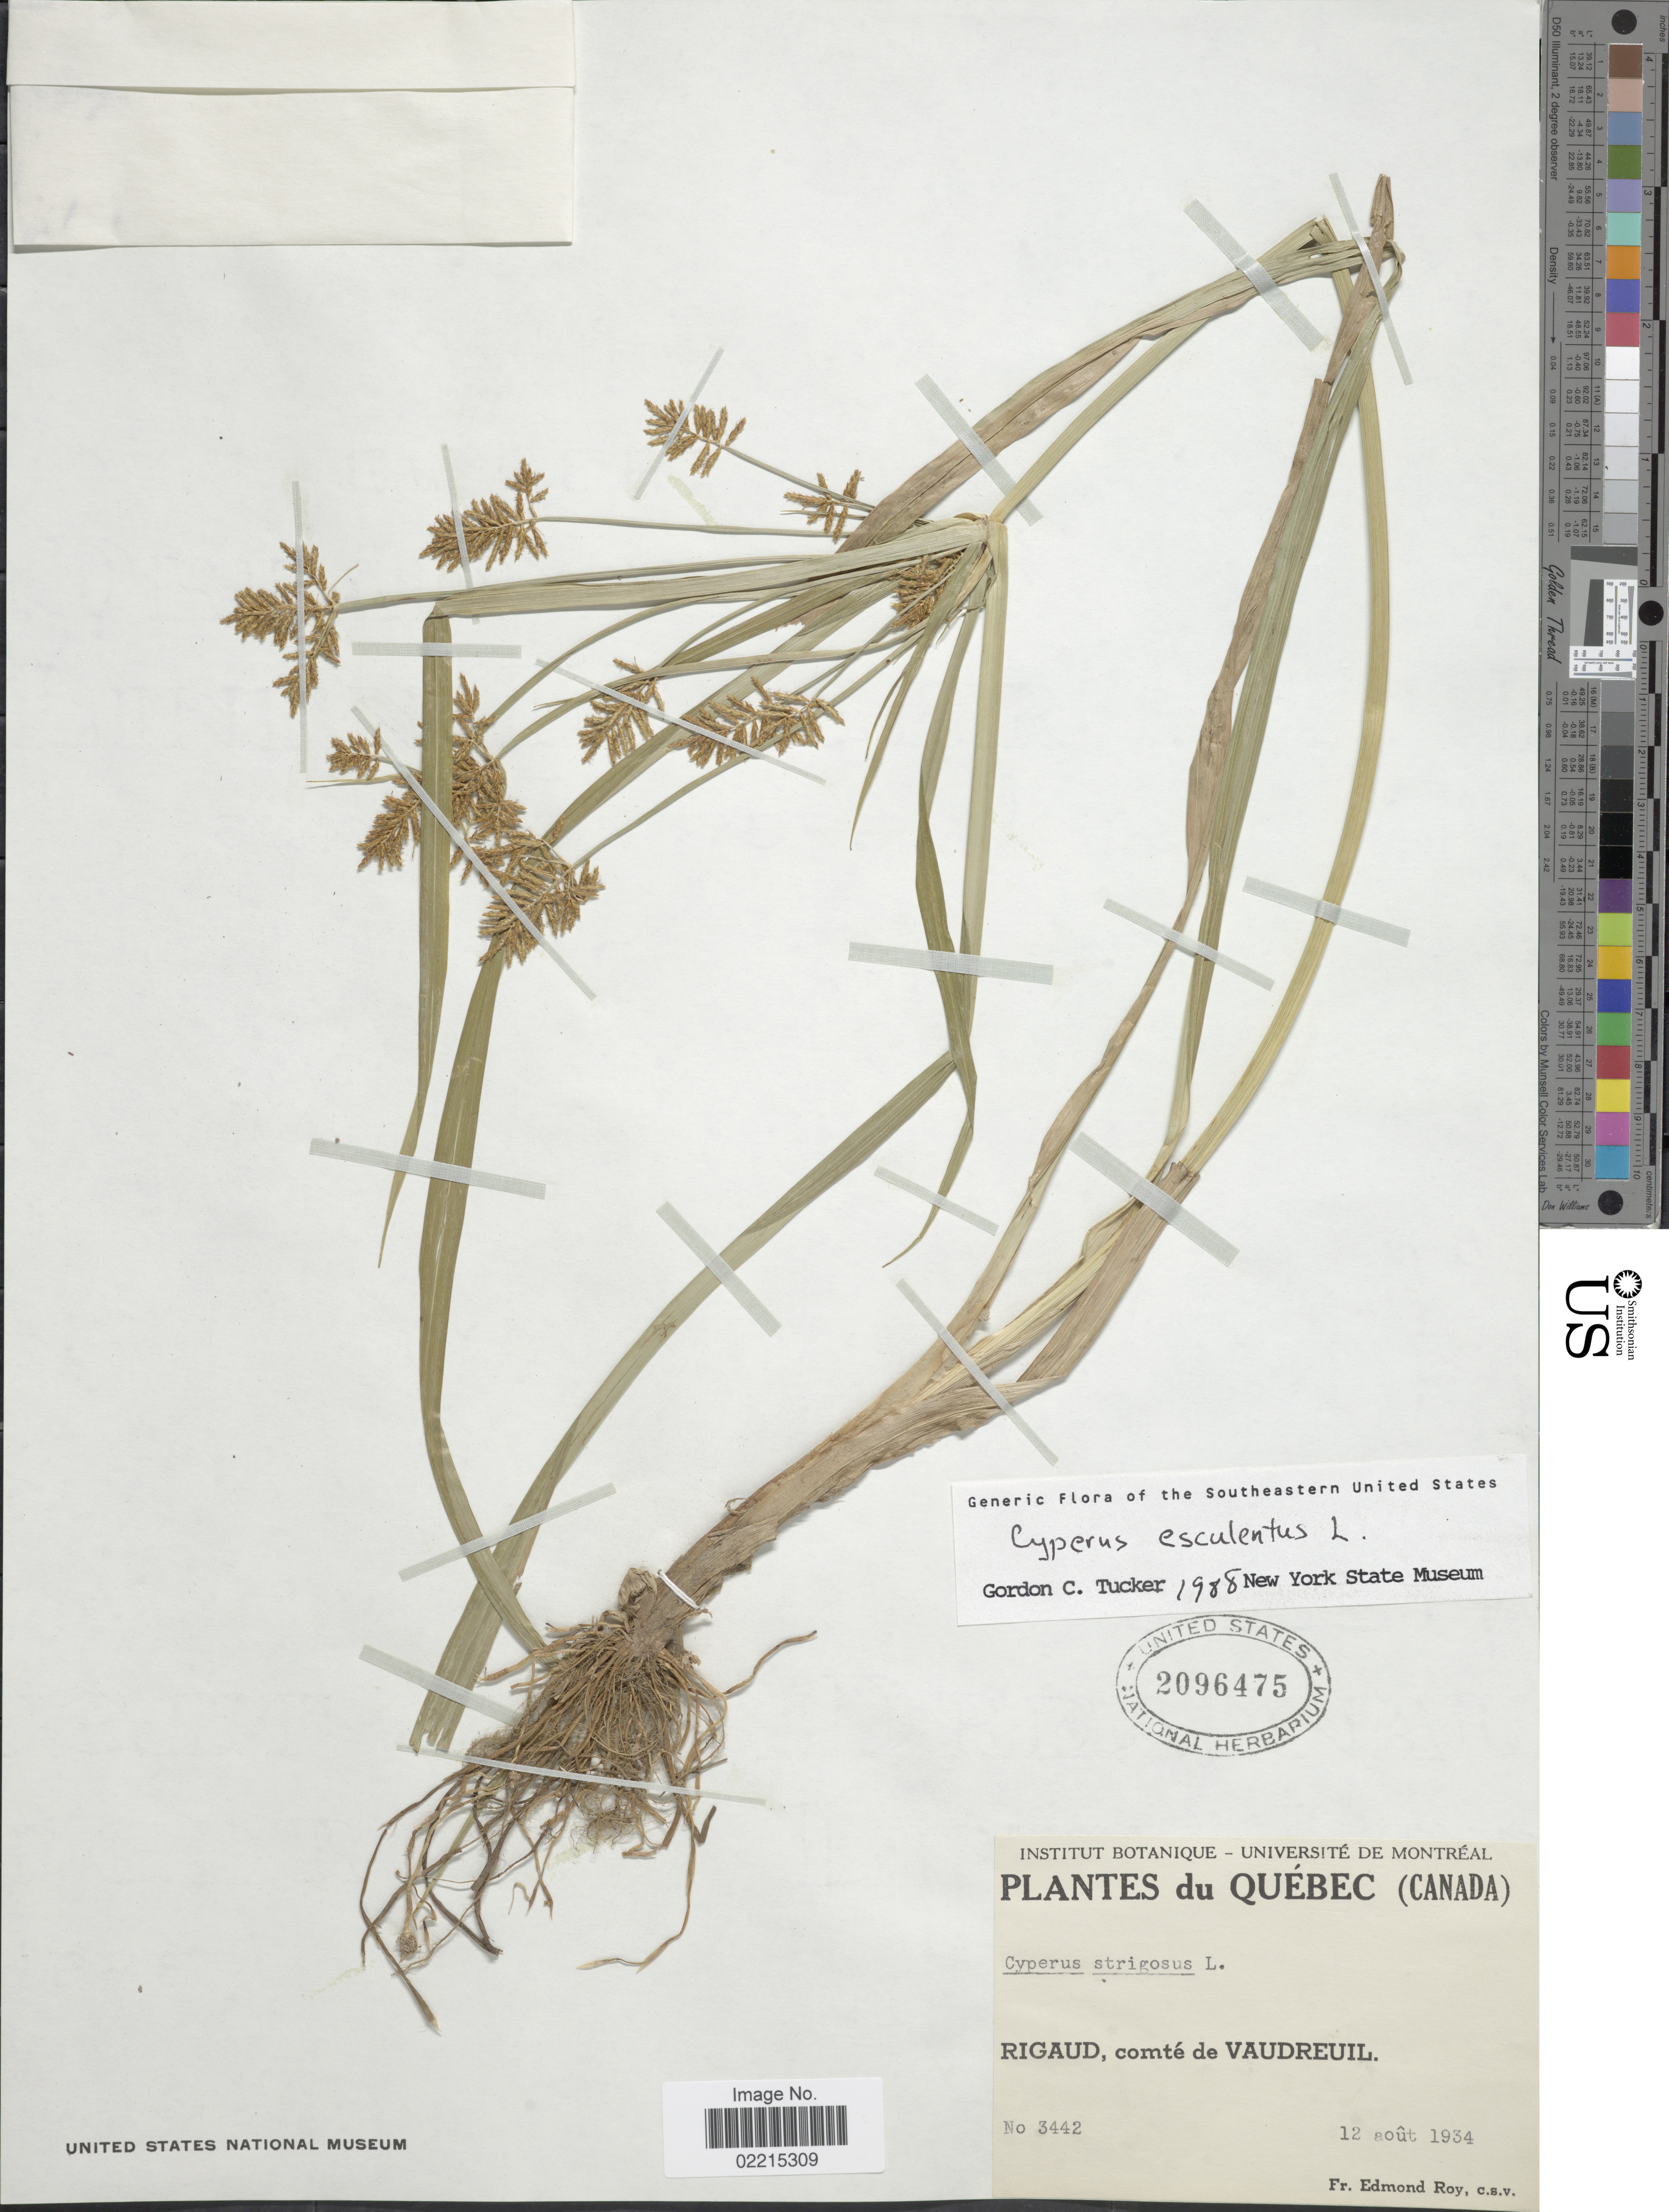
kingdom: Plantae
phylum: Tracheophyta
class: Liliopsida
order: Poales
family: Cyperaceae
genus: Cyperus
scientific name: Cyperus esculentus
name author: L.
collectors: E. Roy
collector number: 3442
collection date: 1934-08-12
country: Canada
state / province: Quebec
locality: Rigaud, comte de Vaudreuil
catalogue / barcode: US 2096475